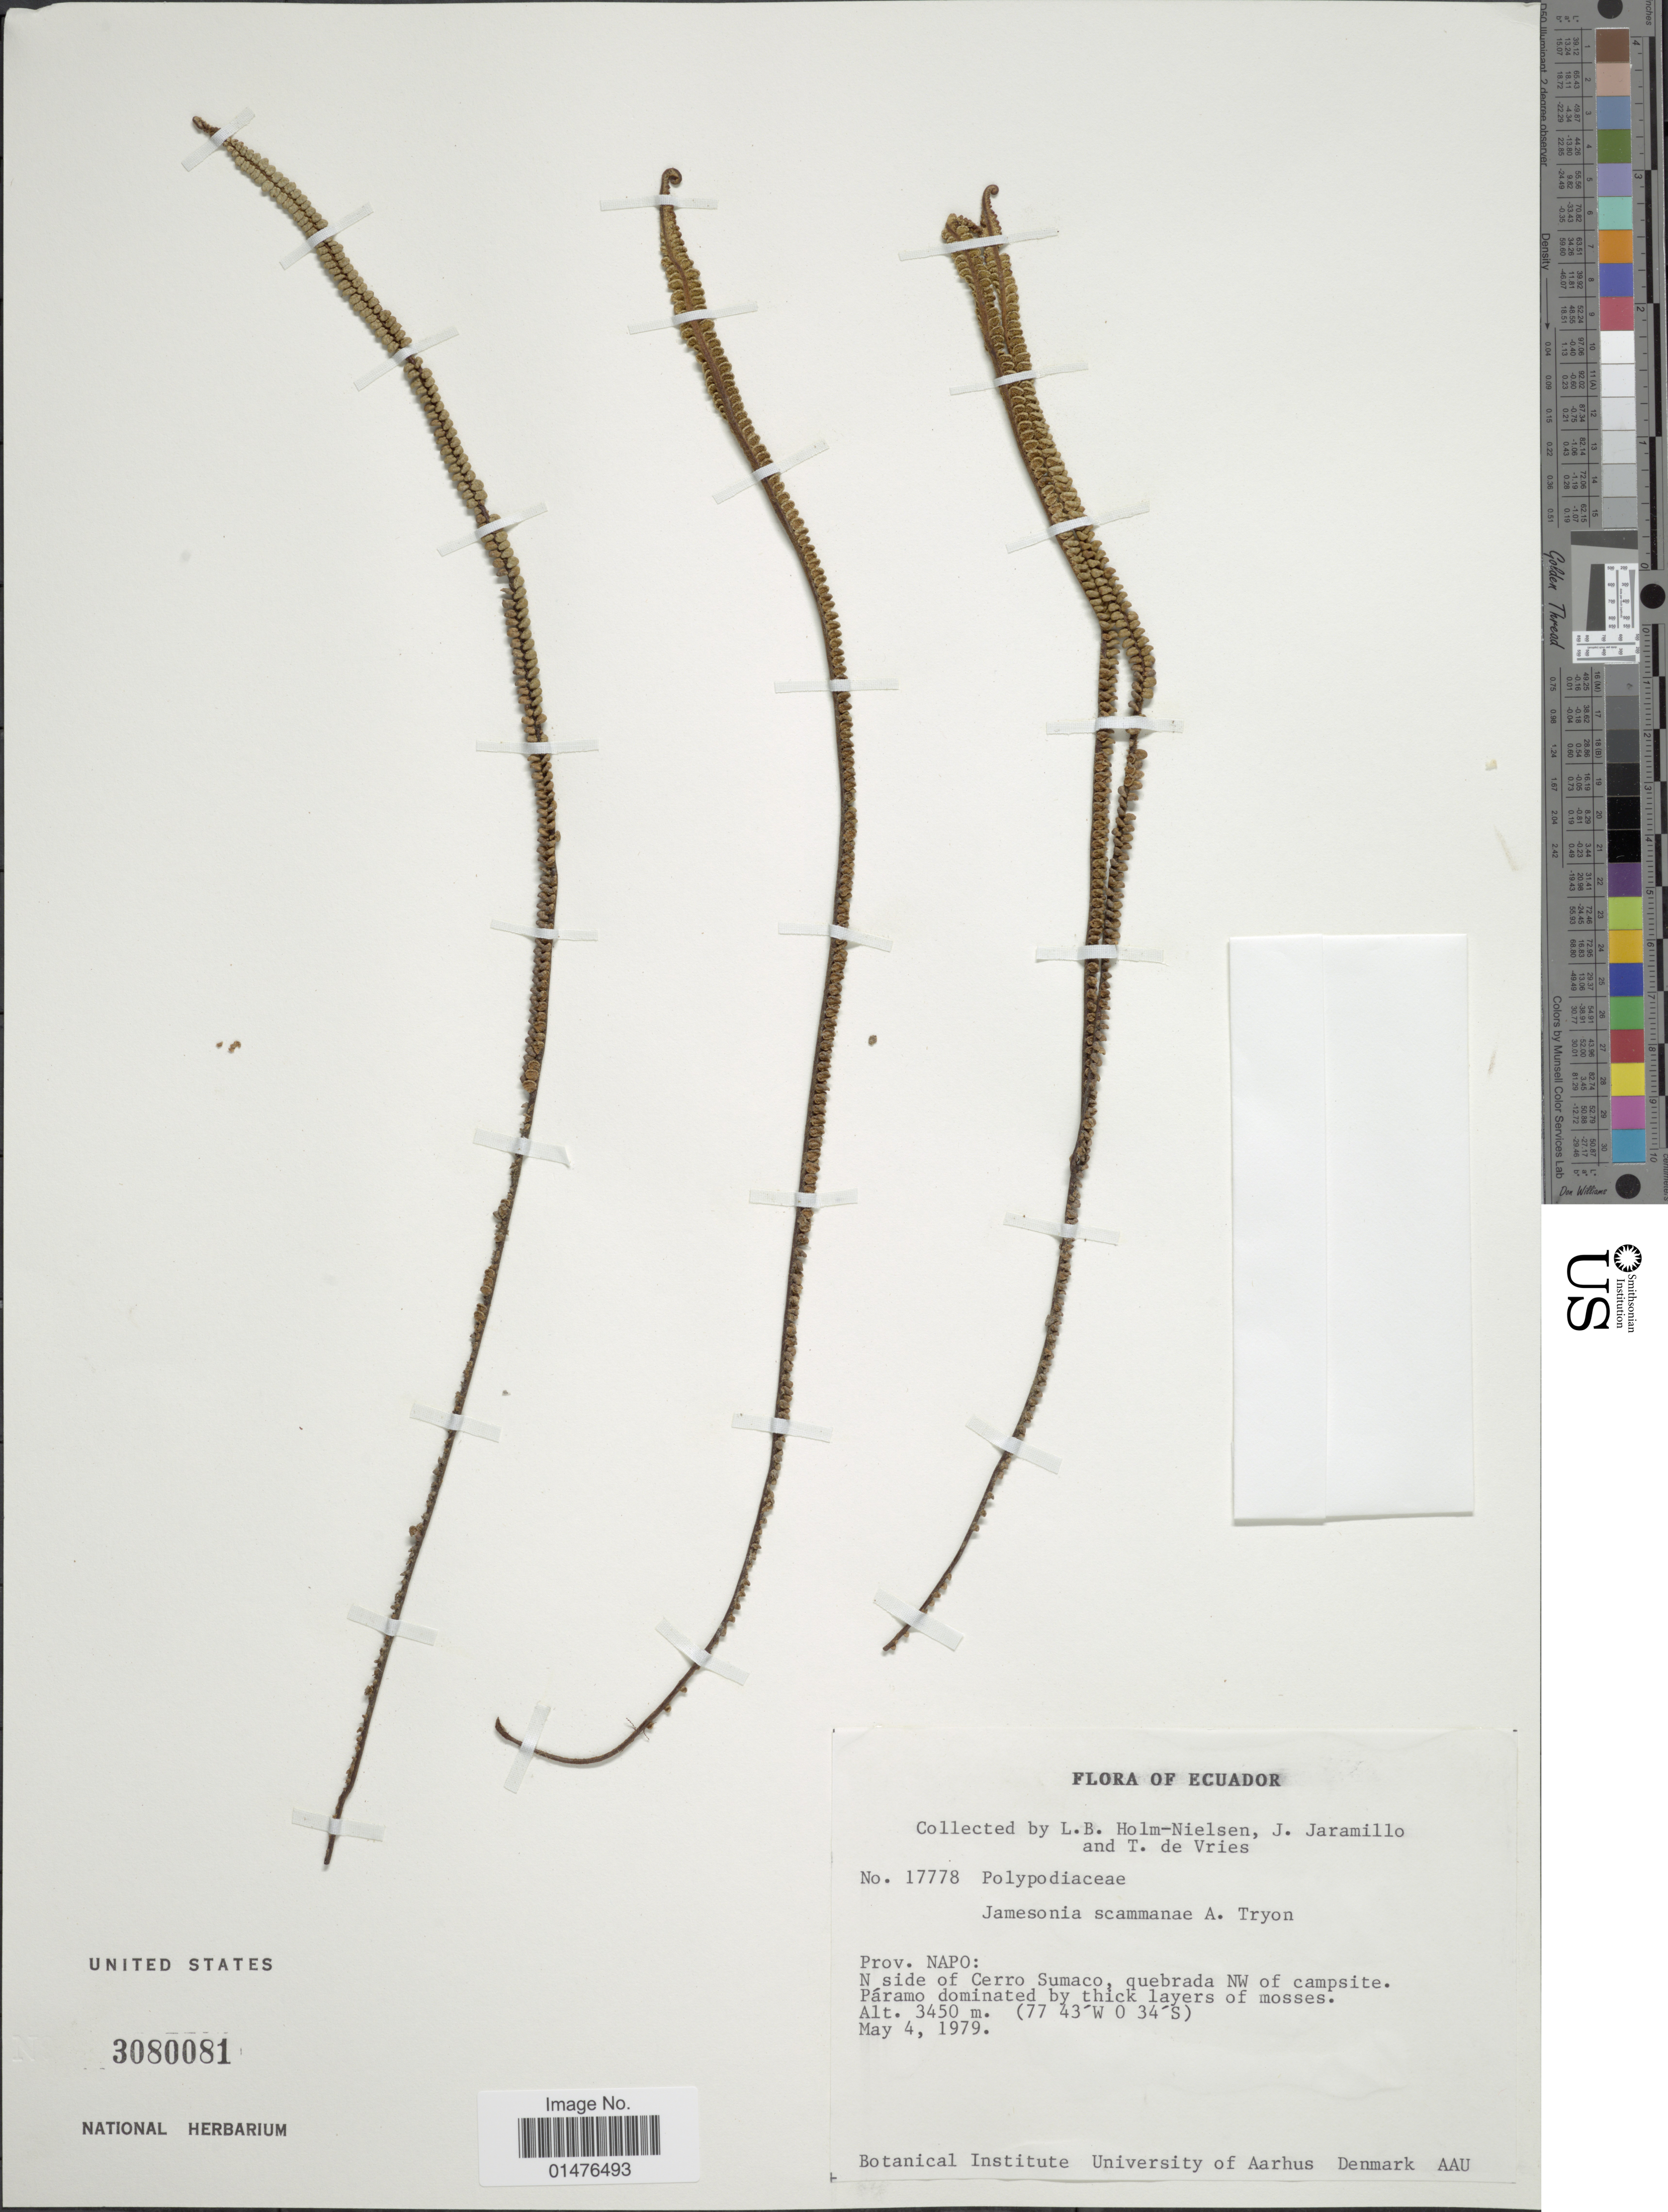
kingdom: Plantae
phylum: Tracheophyta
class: Polypodiopsida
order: Polypodiales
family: Pteridaceae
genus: Jamesonia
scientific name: Jamesonia scammanae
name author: A.F. Tryon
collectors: L. B. Holm-Nielsen, Jaramillo, -- & T. de Vries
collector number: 17778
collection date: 1979-05-04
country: Ecuador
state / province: Napo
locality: N. side of cerro Sumaco, quebrada NW of campsite.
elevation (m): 3450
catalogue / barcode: US 3080081